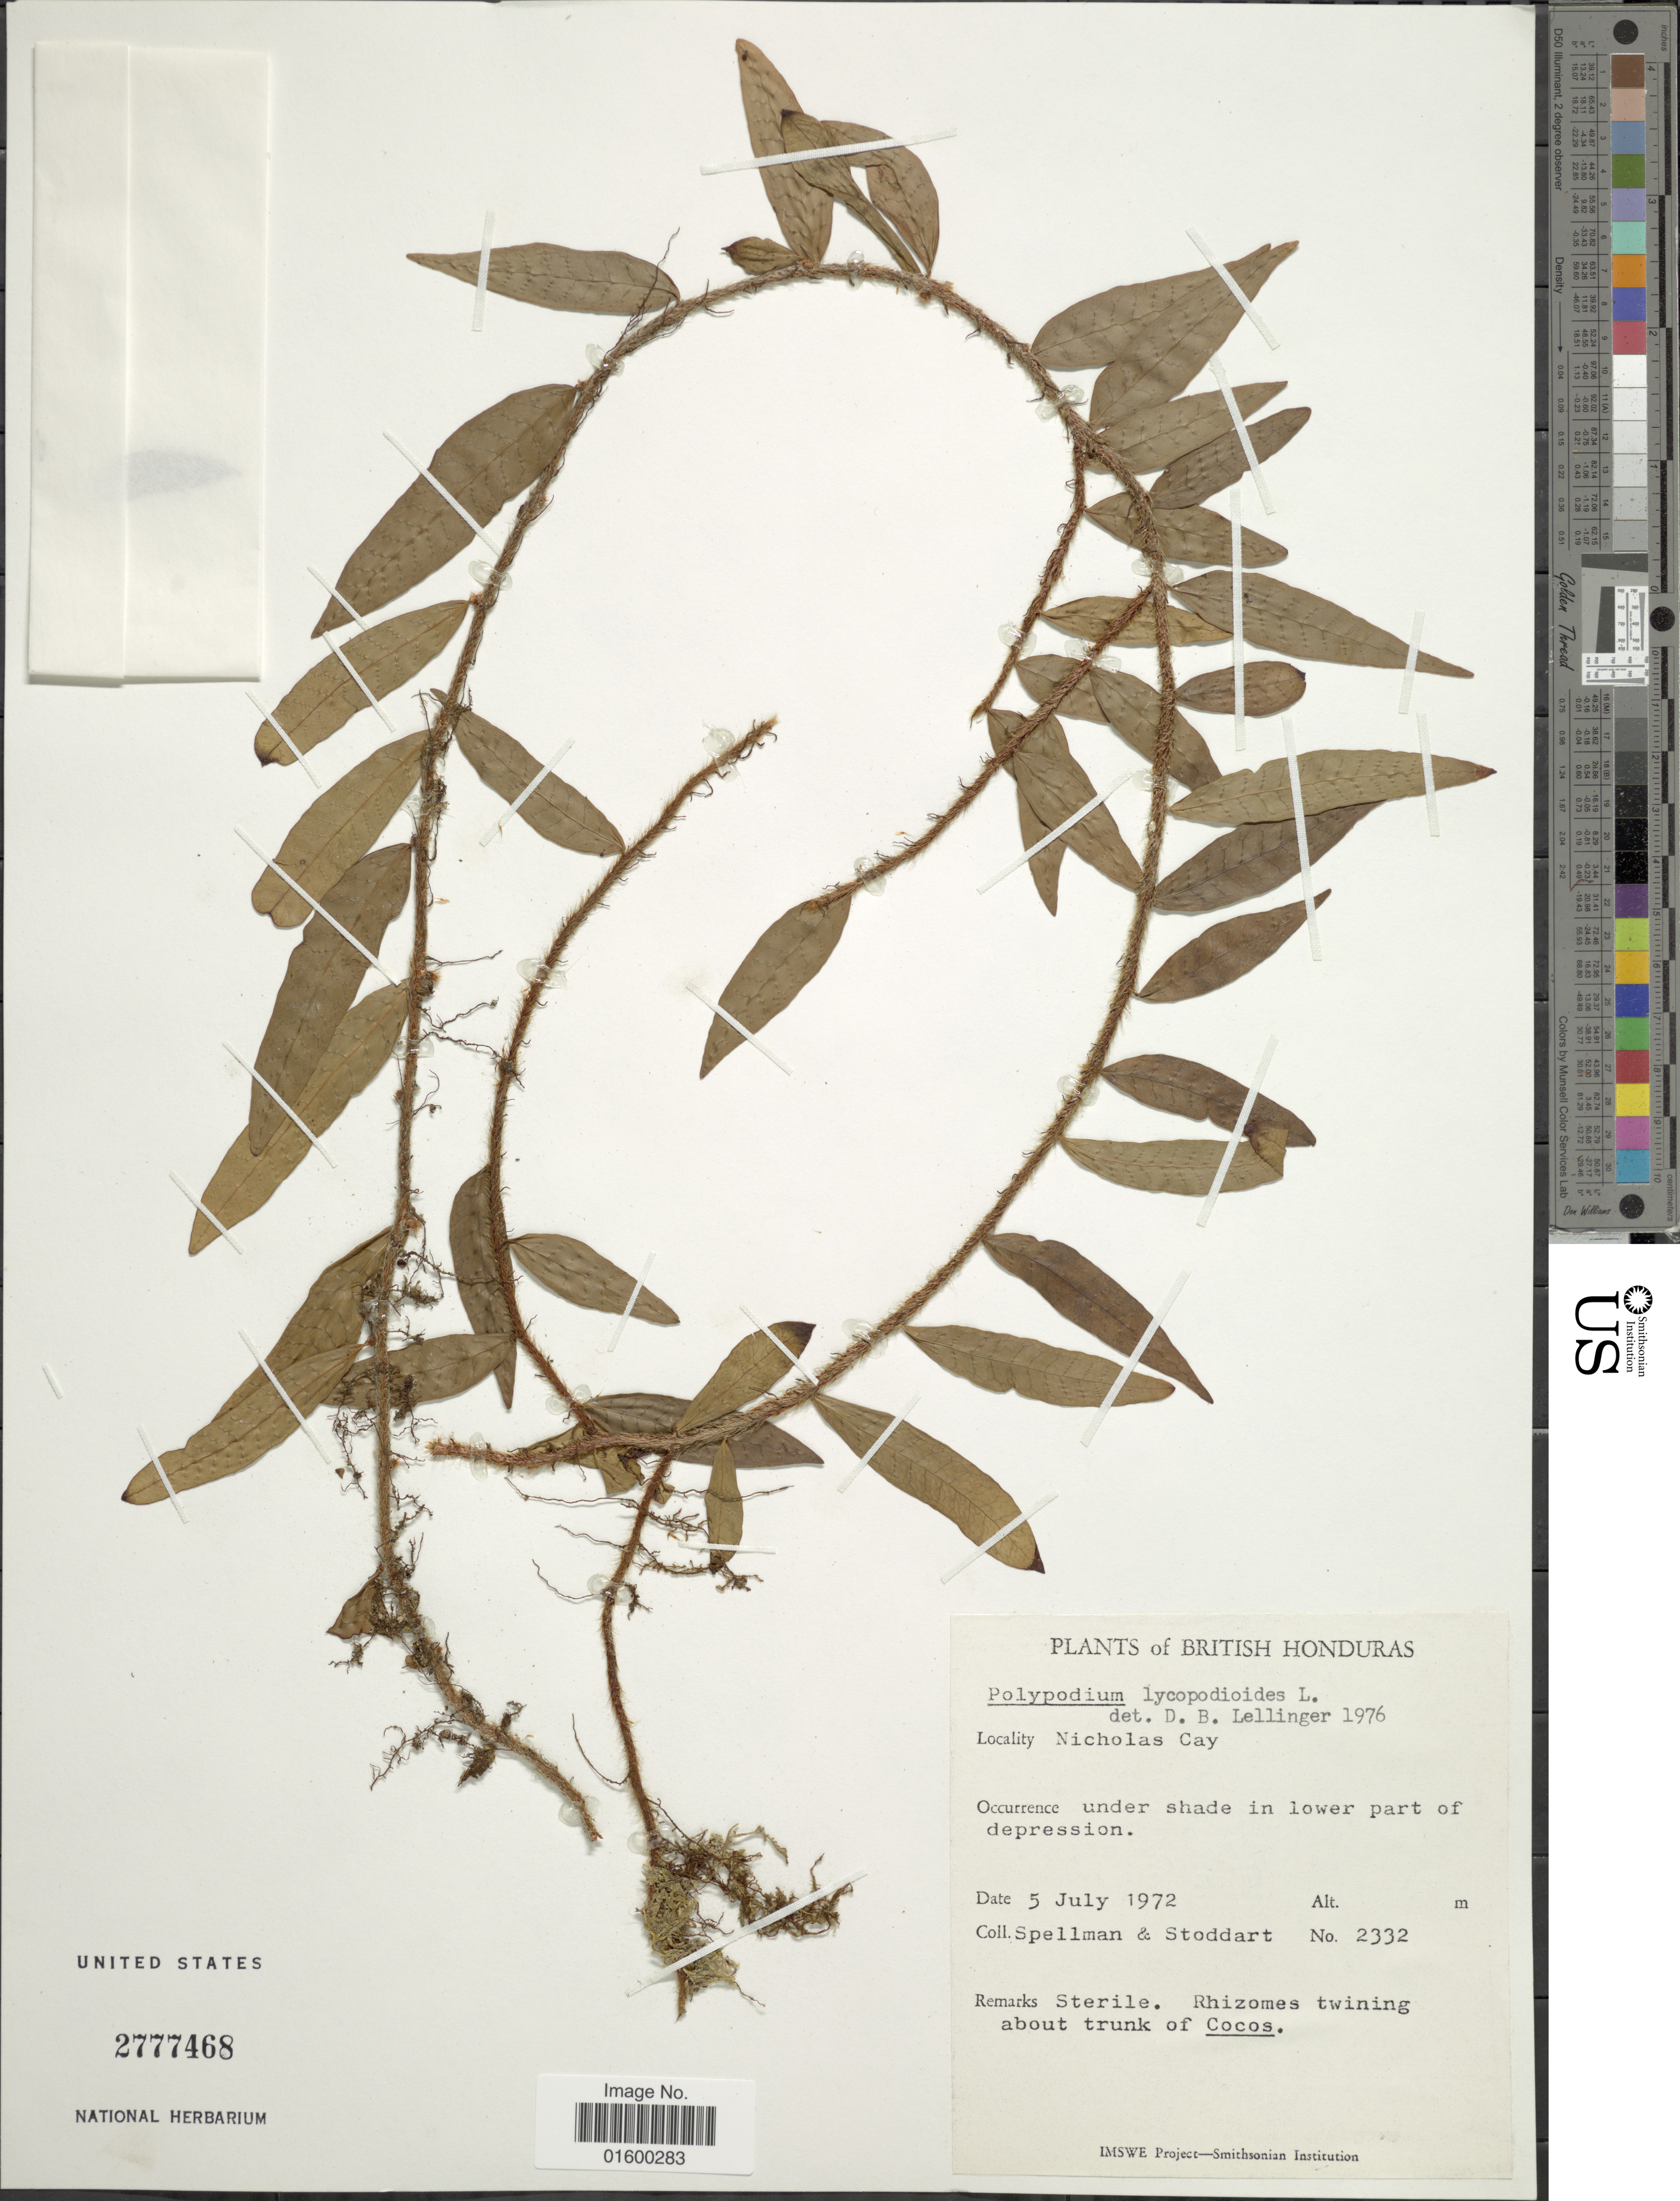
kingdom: Plantae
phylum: Tracheophyta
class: Polypodiopsida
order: Polypodiales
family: Polypodiaceae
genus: Microgramma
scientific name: Microgramma lycopodioides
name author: (L.) Copel.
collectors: Spellman, -- & -. Stoddart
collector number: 232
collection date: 1972-07-05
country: Belize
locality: British Honduras, Nicholas Cay, trunk of Cocos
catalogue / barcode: US 2777468